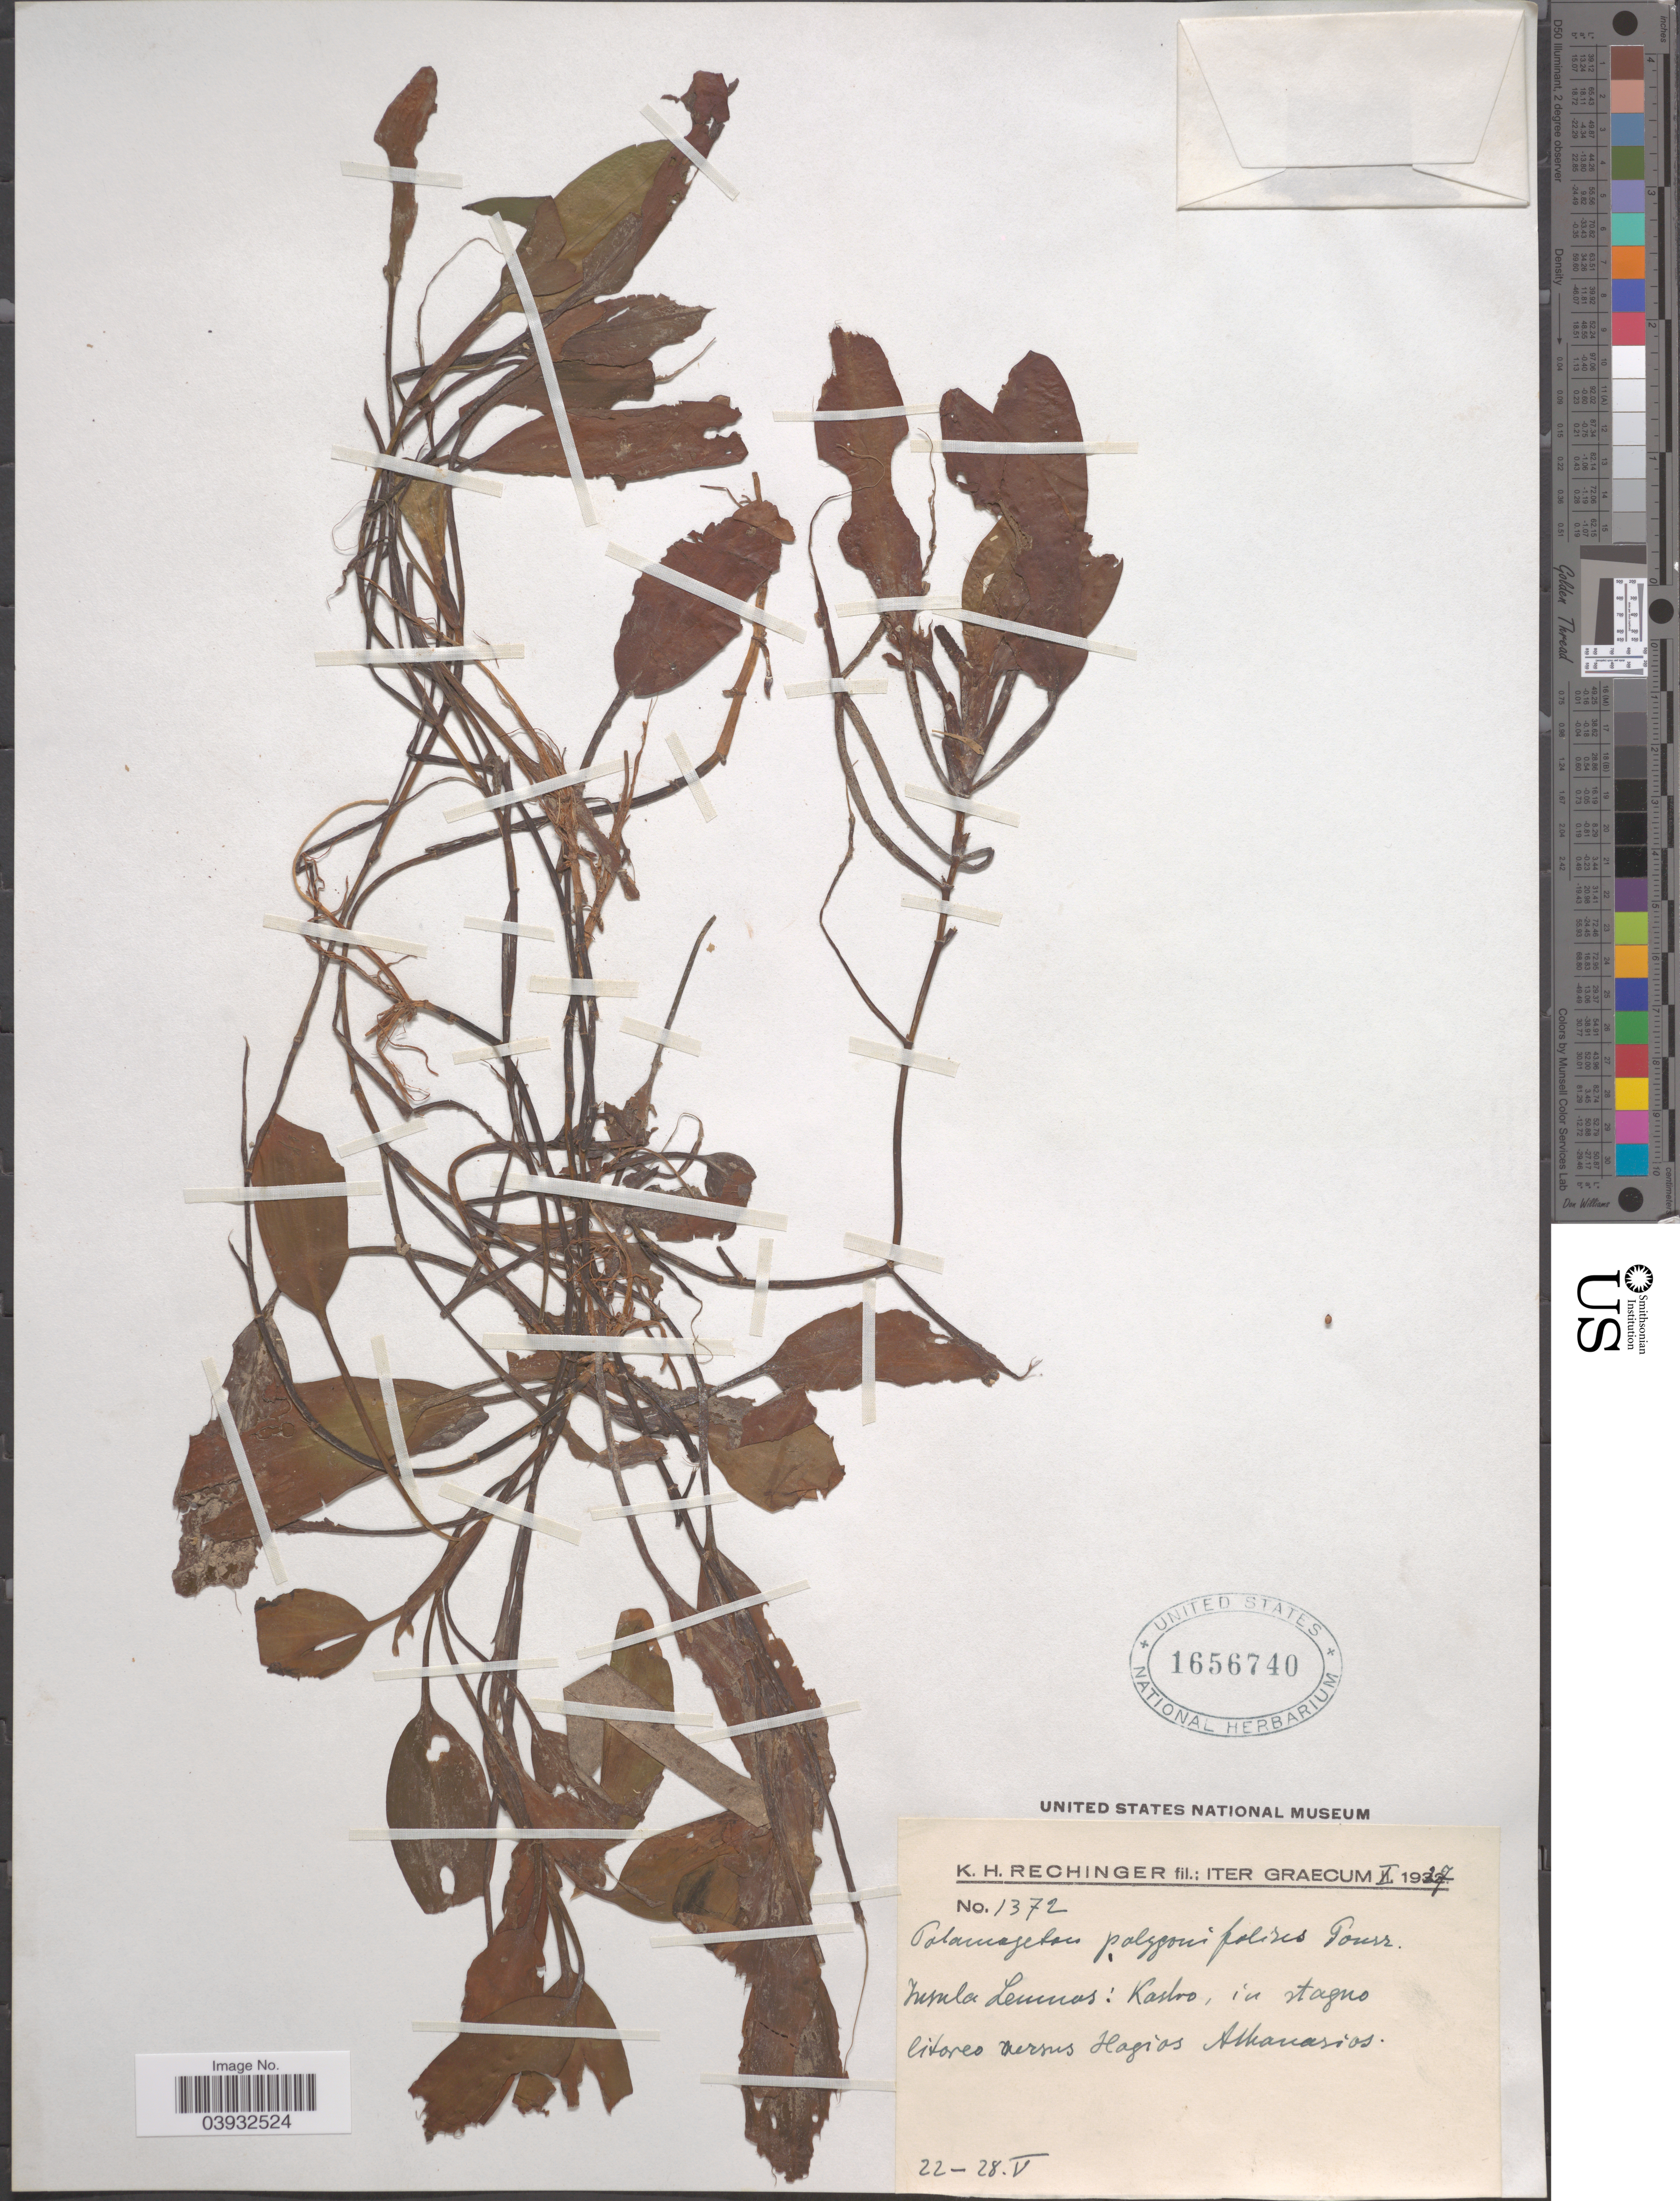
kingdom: Plantae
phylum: Tracheophyta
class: Liliopsida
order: Alismatales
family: Potamogetonaceae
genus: Potamogeton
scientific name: Potamogeton polygonifolius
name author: Pourr.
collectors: K. H. Rechinger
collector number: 1372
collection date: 1927-05-22/1927-05-28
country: Greece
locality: Jumla Lemnos: Kasloo, in stagno citores versus Hagios Athanasios.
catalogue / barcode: US 1656740